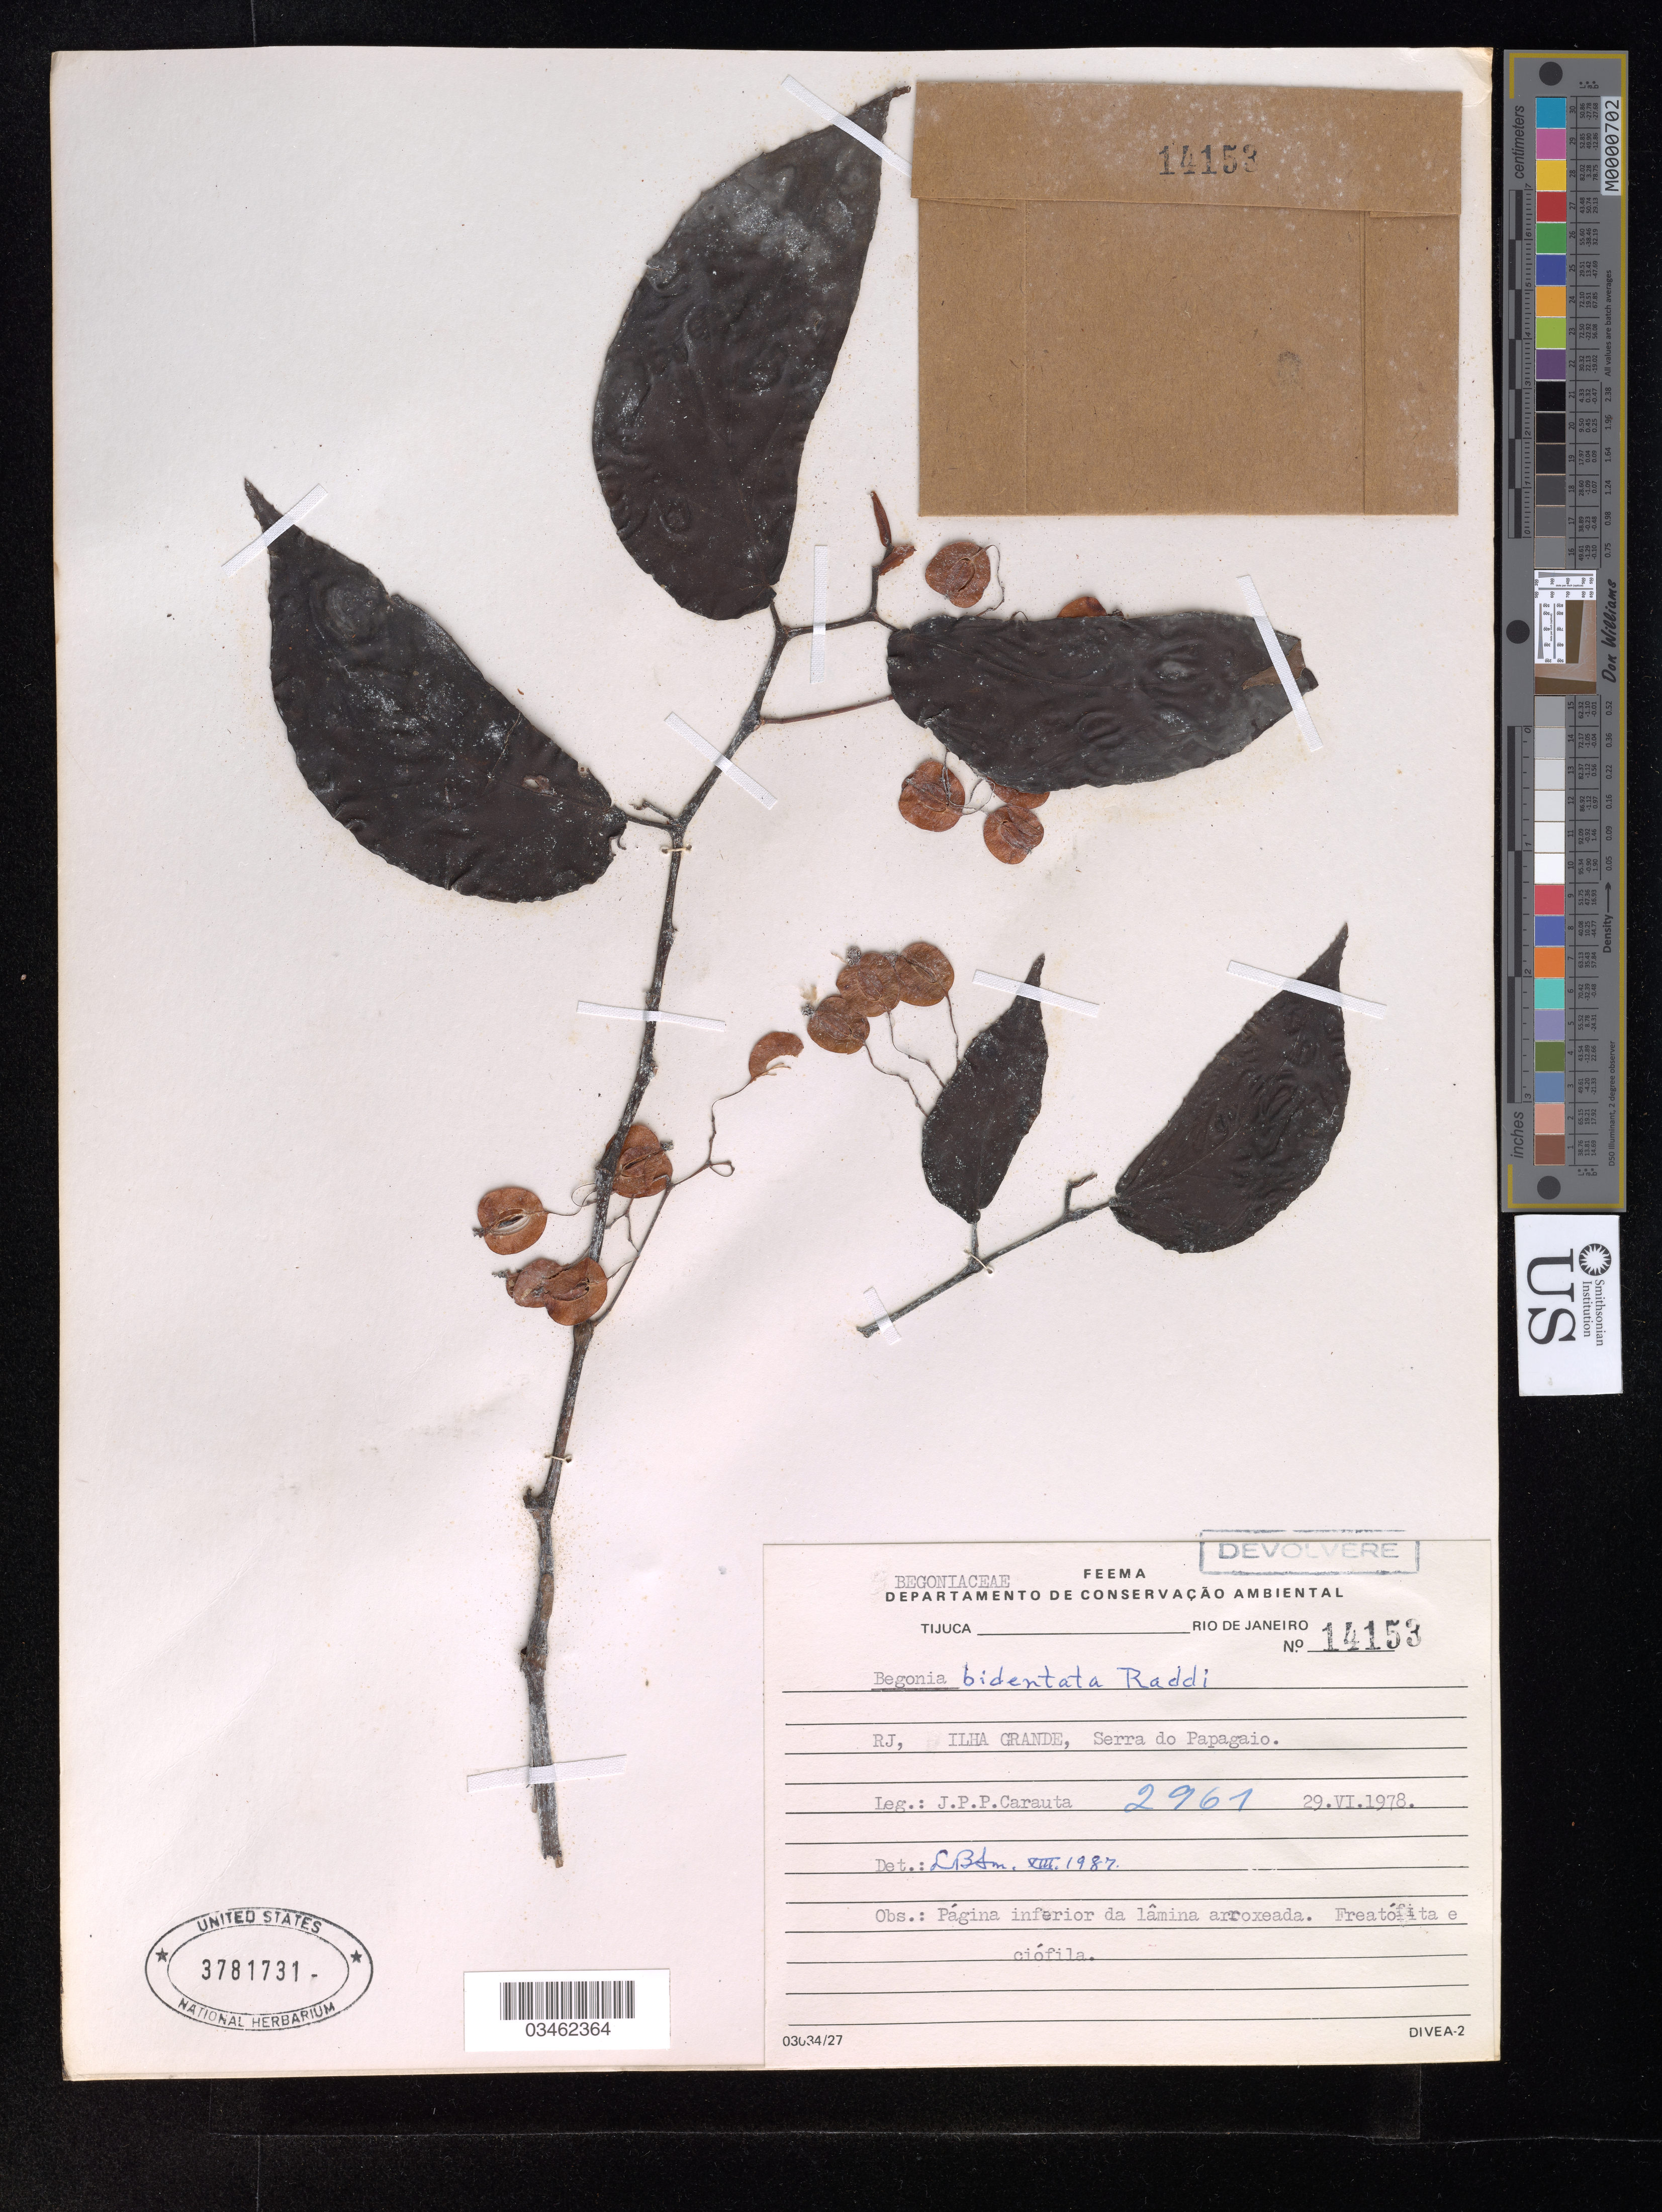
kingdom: Plantae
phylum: Tracheophyta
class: Magnoliopsida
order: Cucurbitales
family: Begoniaceae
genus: Begonia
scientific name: Begonia bidentata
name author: Raddi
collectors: J. P. P. Carauta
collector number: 2961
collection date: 1978-06-29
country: Brazil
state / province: Rio de Janeiro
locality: RJ, Ilha Grande, Serra do Papagaio.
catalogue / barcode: US 3781731